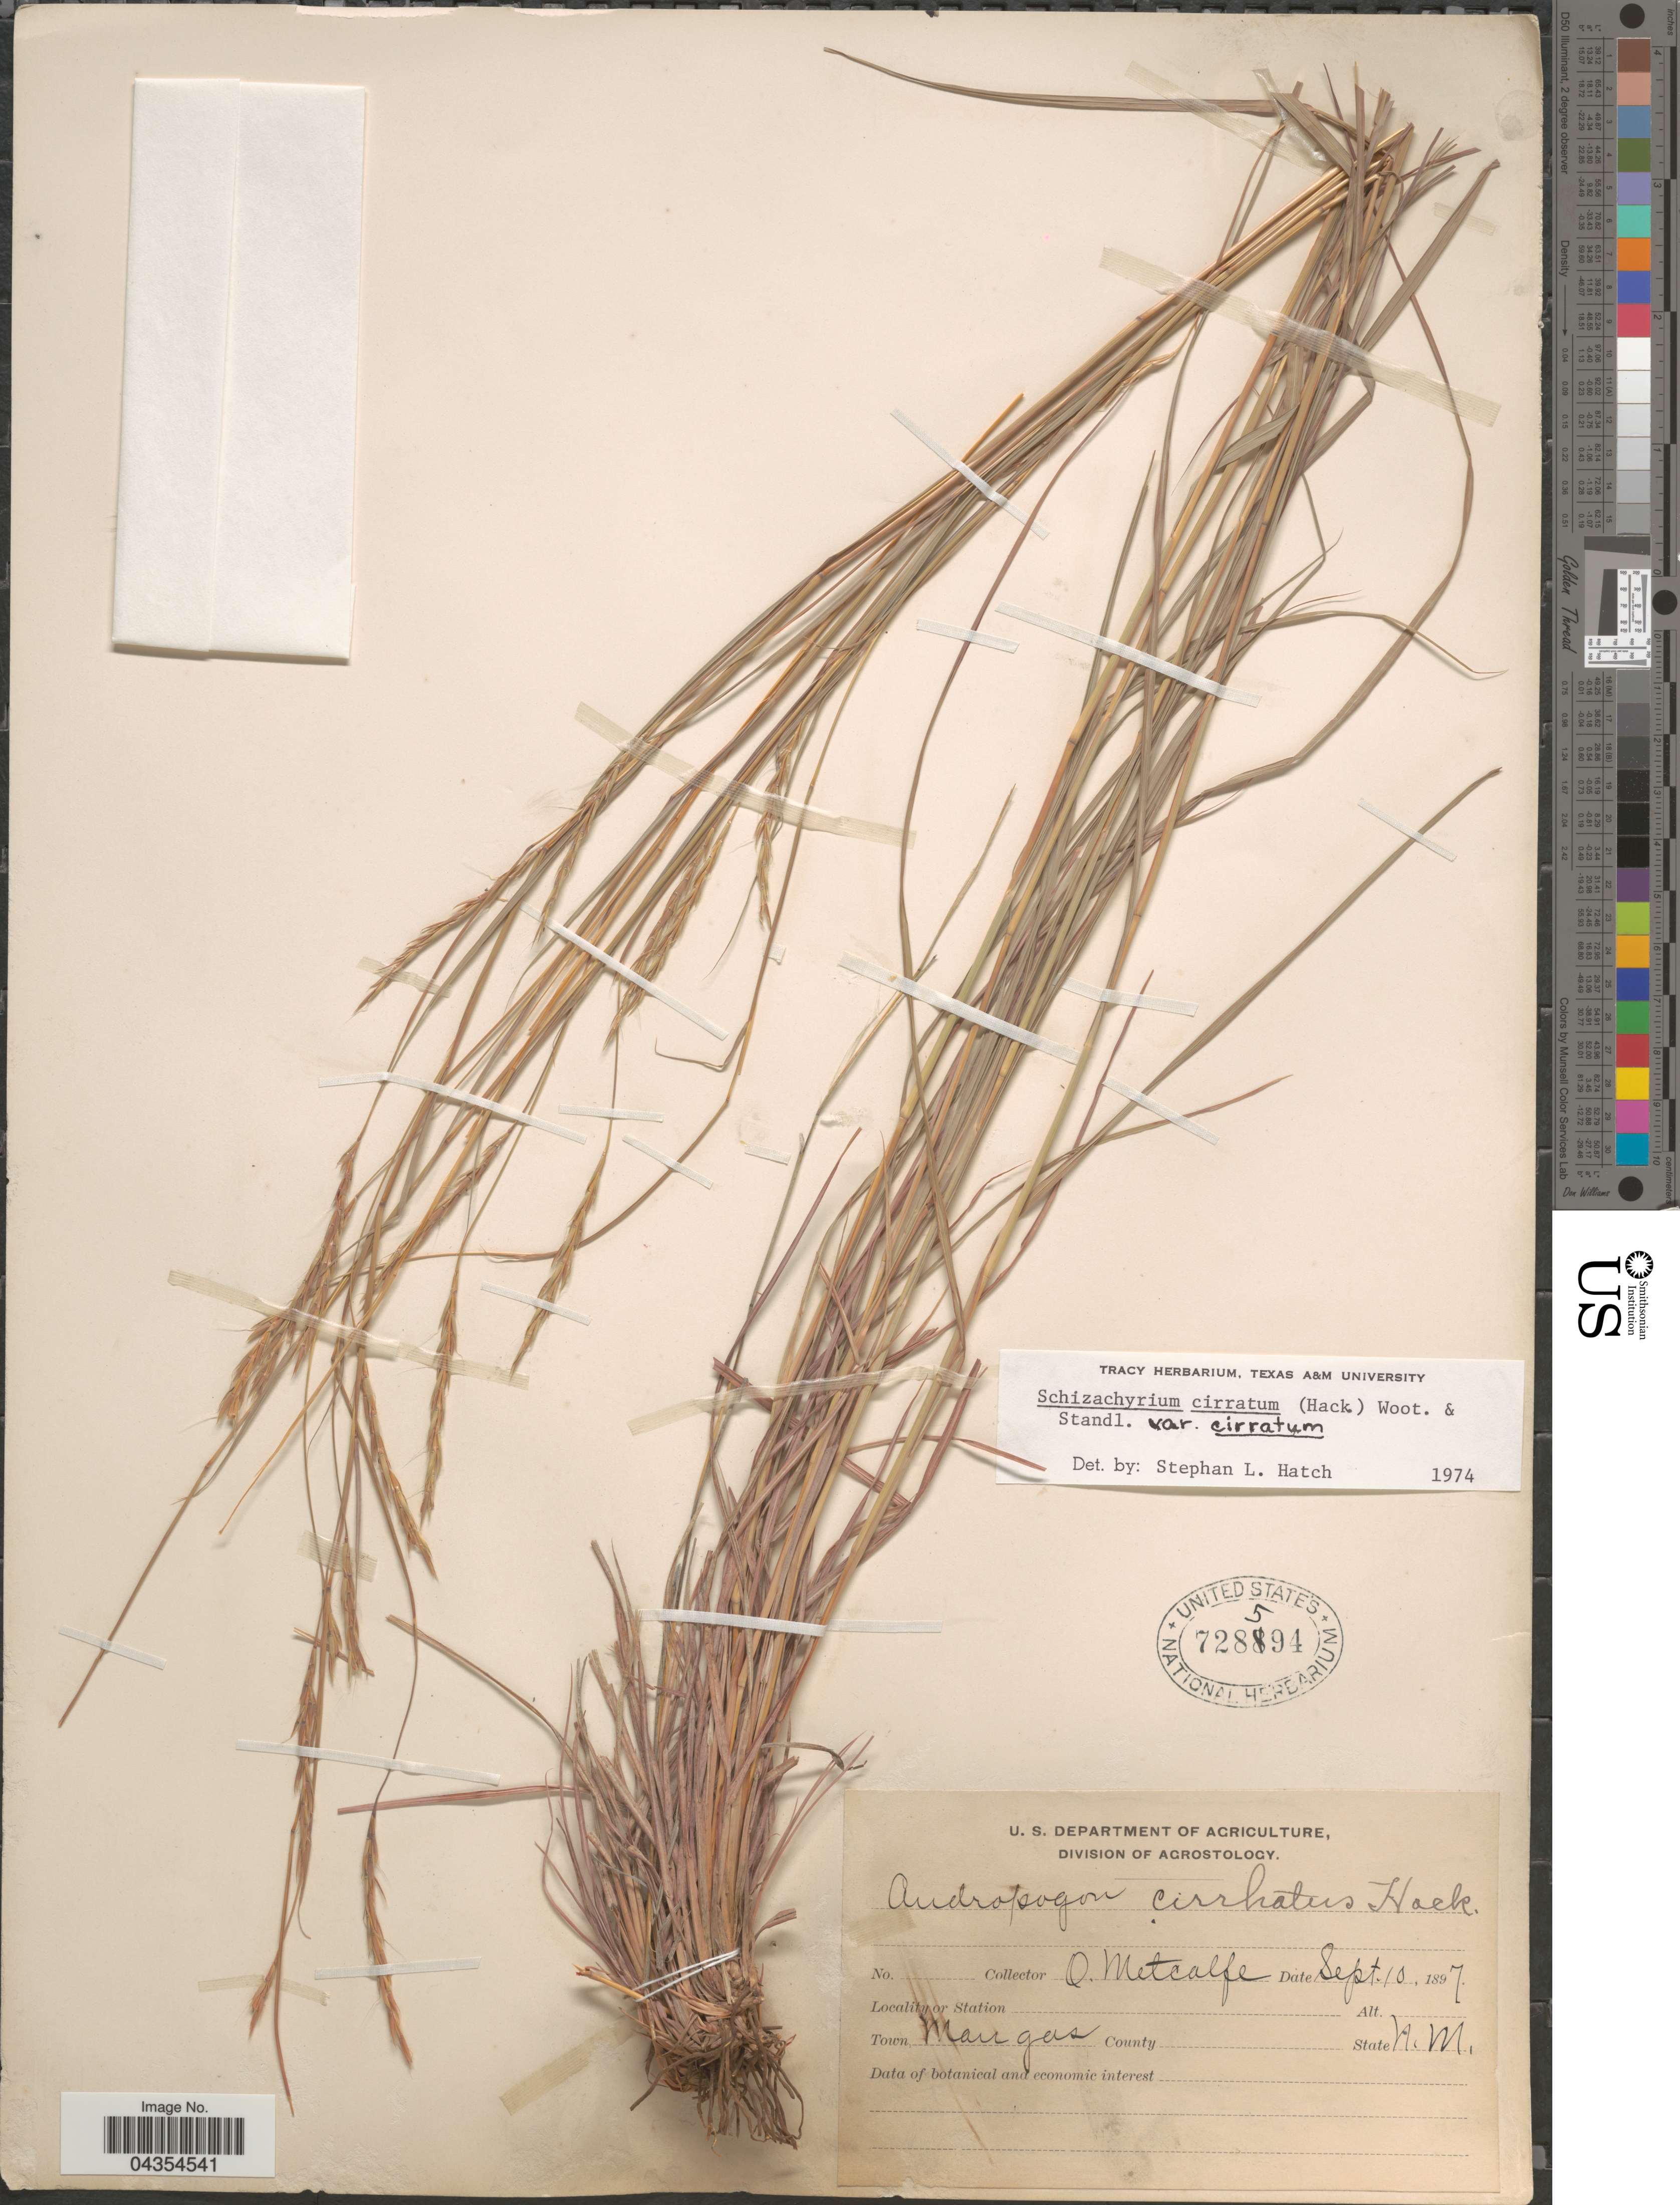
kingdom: Plantae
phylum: Tracheophyta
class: Liliopsida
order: Poales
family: Poaceae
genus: Schizachyrium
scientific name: Schizachyrium cirratum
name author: (Hack.) Wooton & Standl.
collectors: O. Metcalfe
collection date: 1897-09-10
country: United States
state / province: New Mexico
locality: Town Mangas.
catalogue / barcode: US 728594